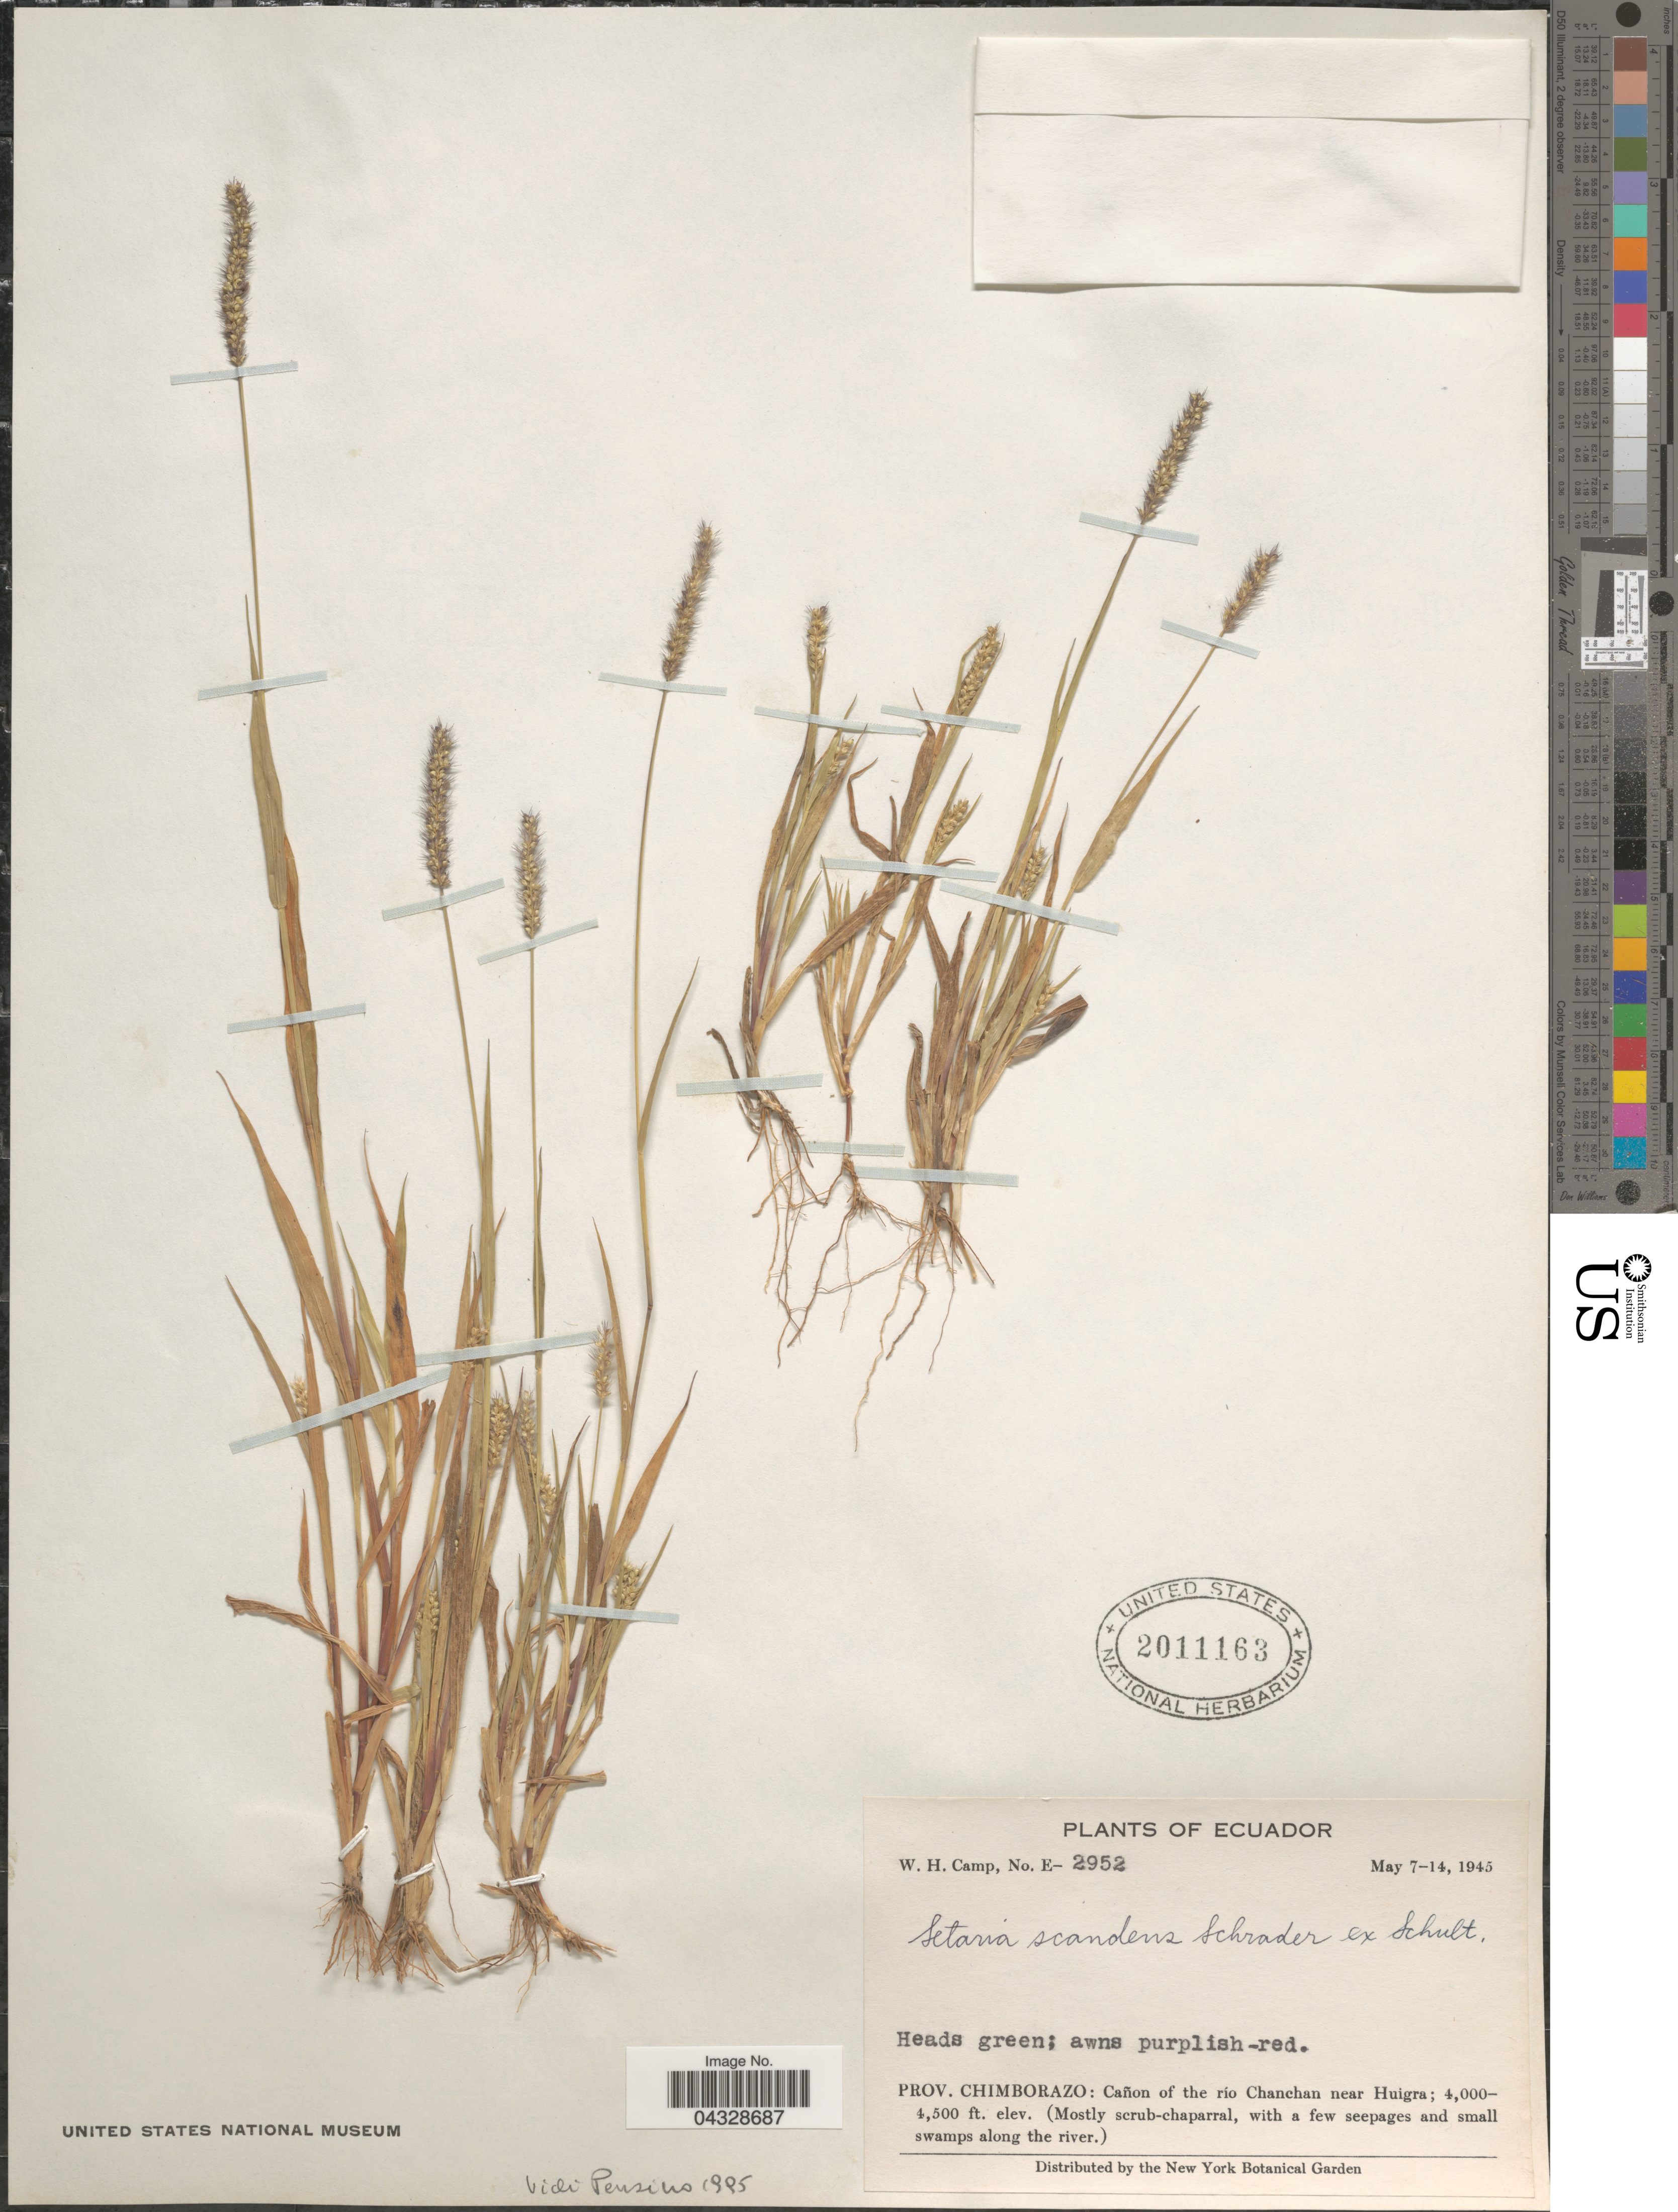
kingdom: Plantae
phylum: Tracheophyta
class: Liliopsida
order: Poales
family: Poaceae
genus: Setaria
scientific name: Setaria scandens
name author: Schrad. ex Schult.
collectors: W. H. Camp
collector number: E-2952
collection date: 1945-05-07/1945-05-14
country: Ecuador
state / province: Chimborazo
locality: Cañon of the río Chanchan near Huigra.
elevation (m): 1219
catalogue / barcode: US 2011163